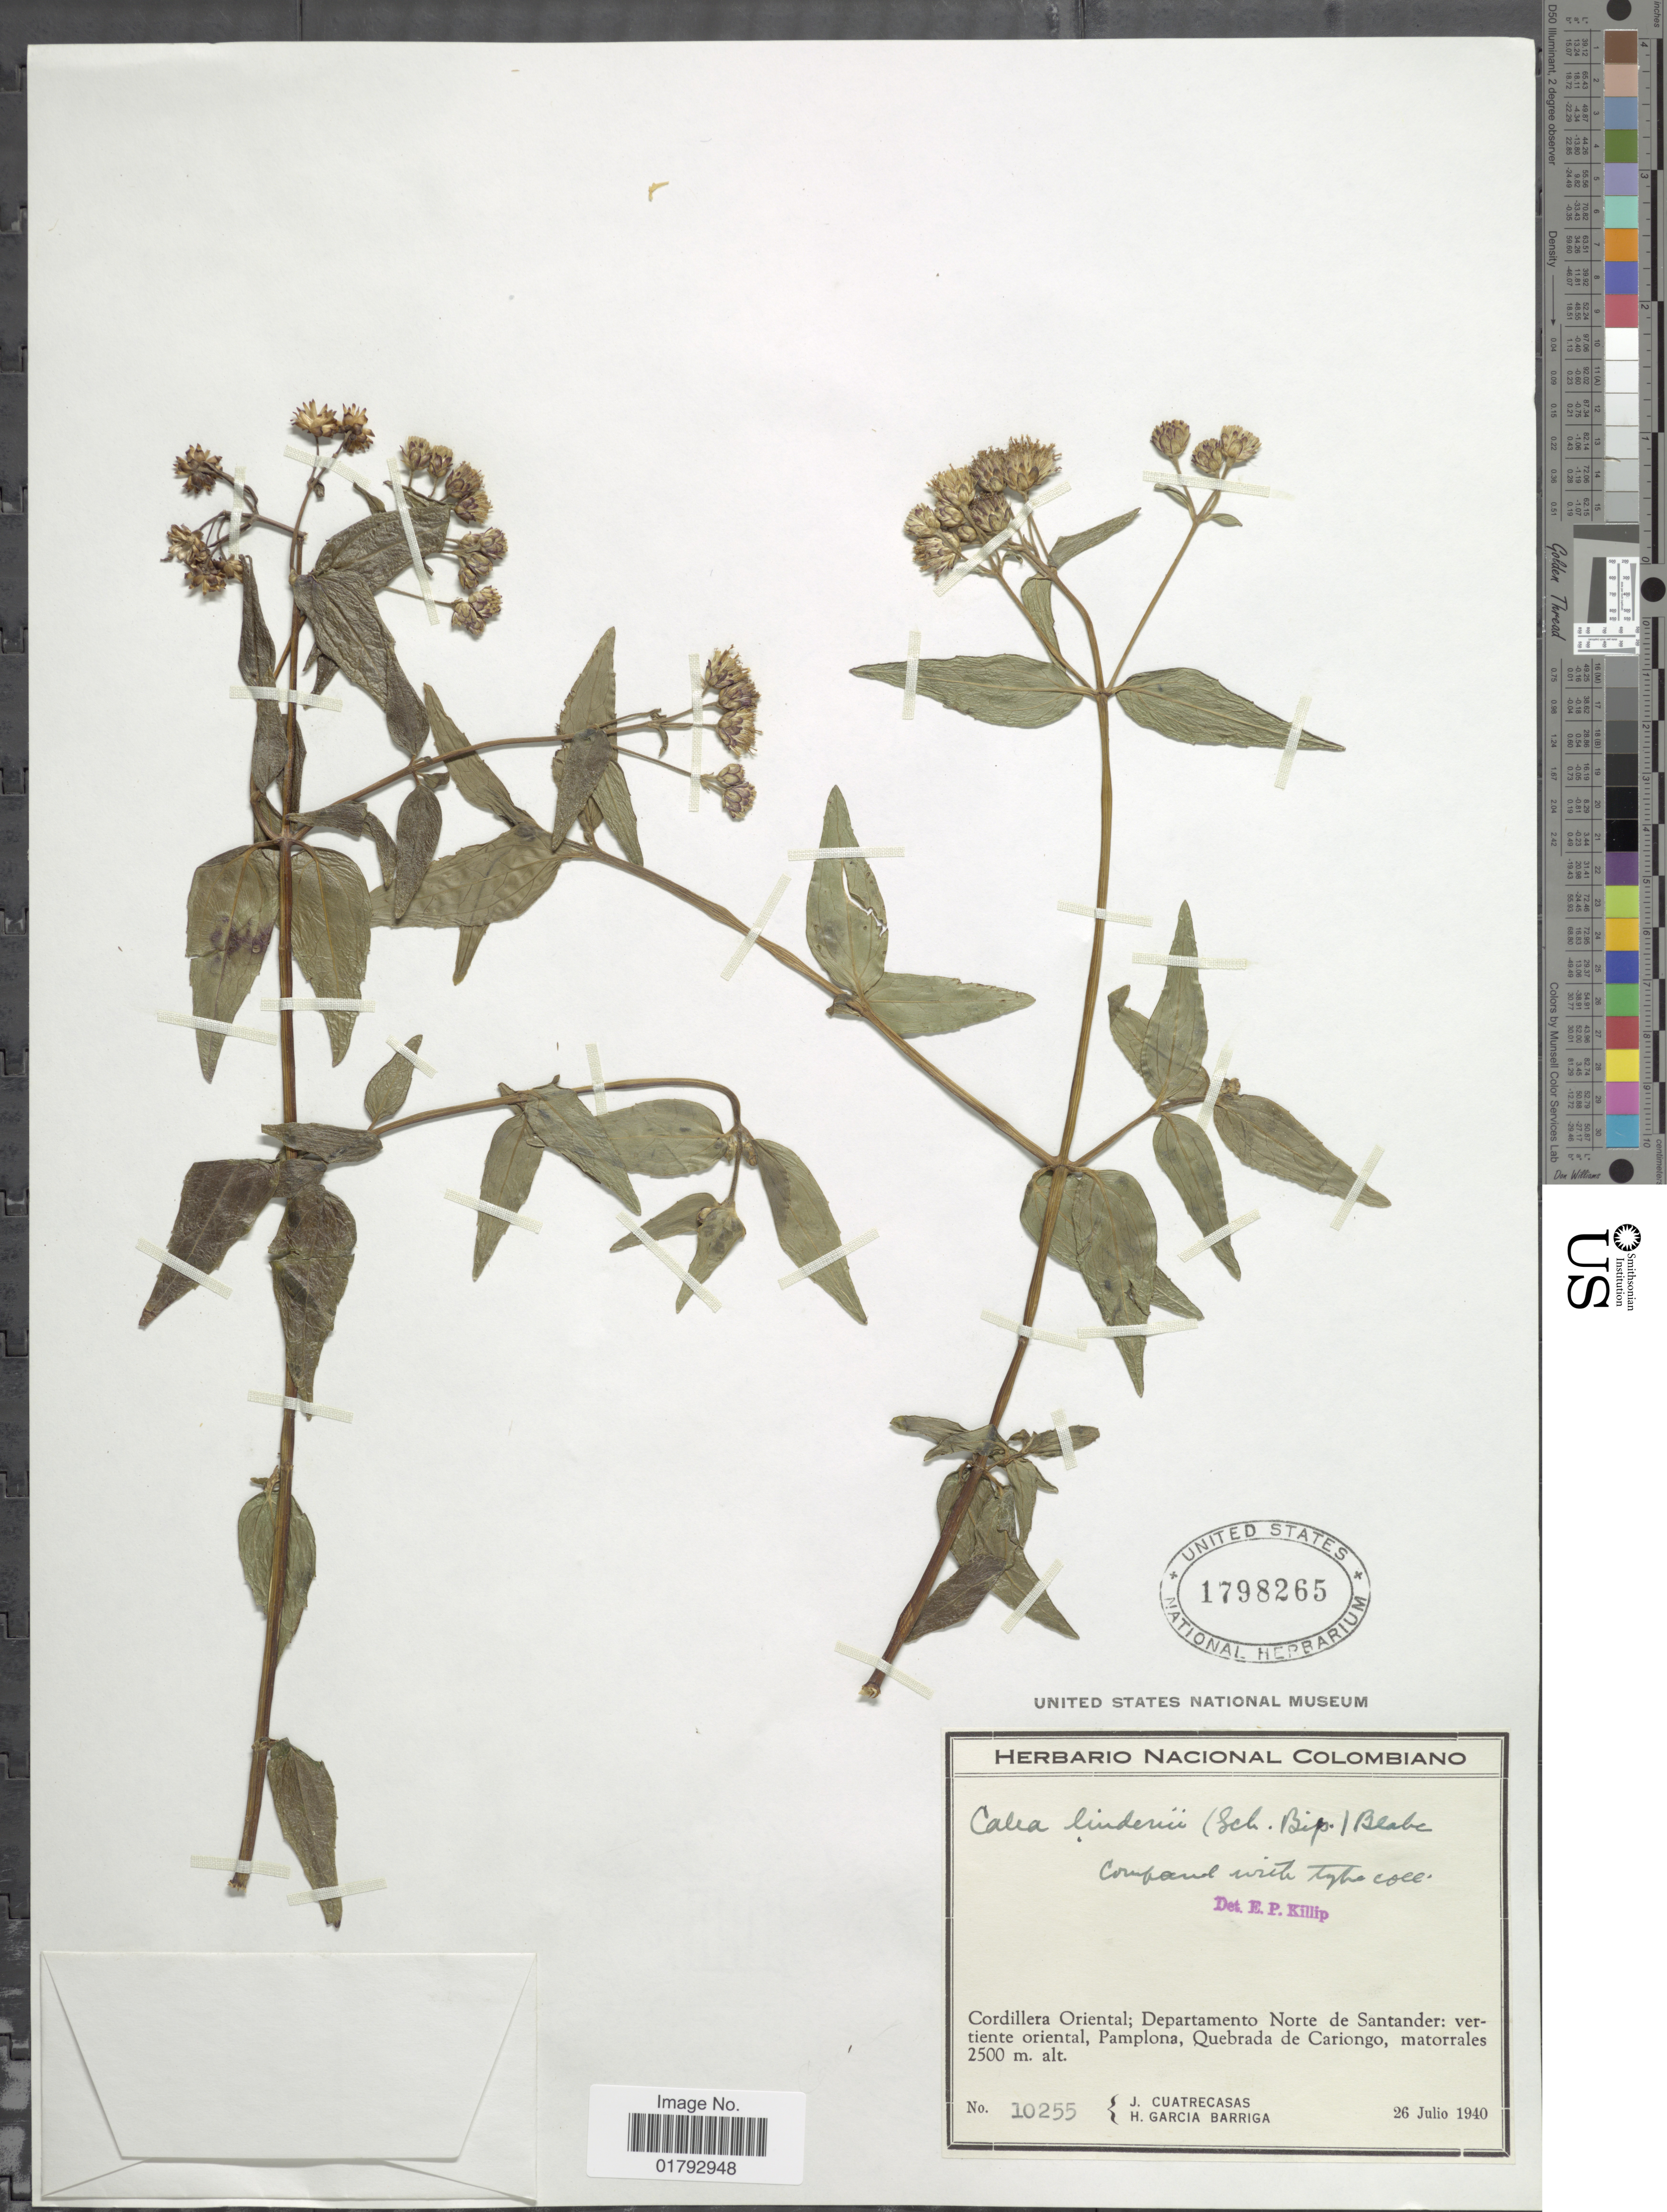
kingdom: Plantae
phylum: Tracheophyta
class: Magnoliopsida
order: Asterales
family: Asteraceae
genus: Alloispermum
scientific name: Alloispermum lindenii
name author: (Sch. Bip. ex Wedd.) H. Rob.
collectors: J. Cuatrecasas & H. García Barriga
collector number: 10255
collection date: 1940-07-26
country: Colombia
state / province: Norte de Santander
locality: Cordillera Oriental: Departmento Norte de Santander; vertiente oriental, Pamplona, Quebrada de Cariongo, matorales.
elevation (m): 2500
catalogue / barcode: US 1798265